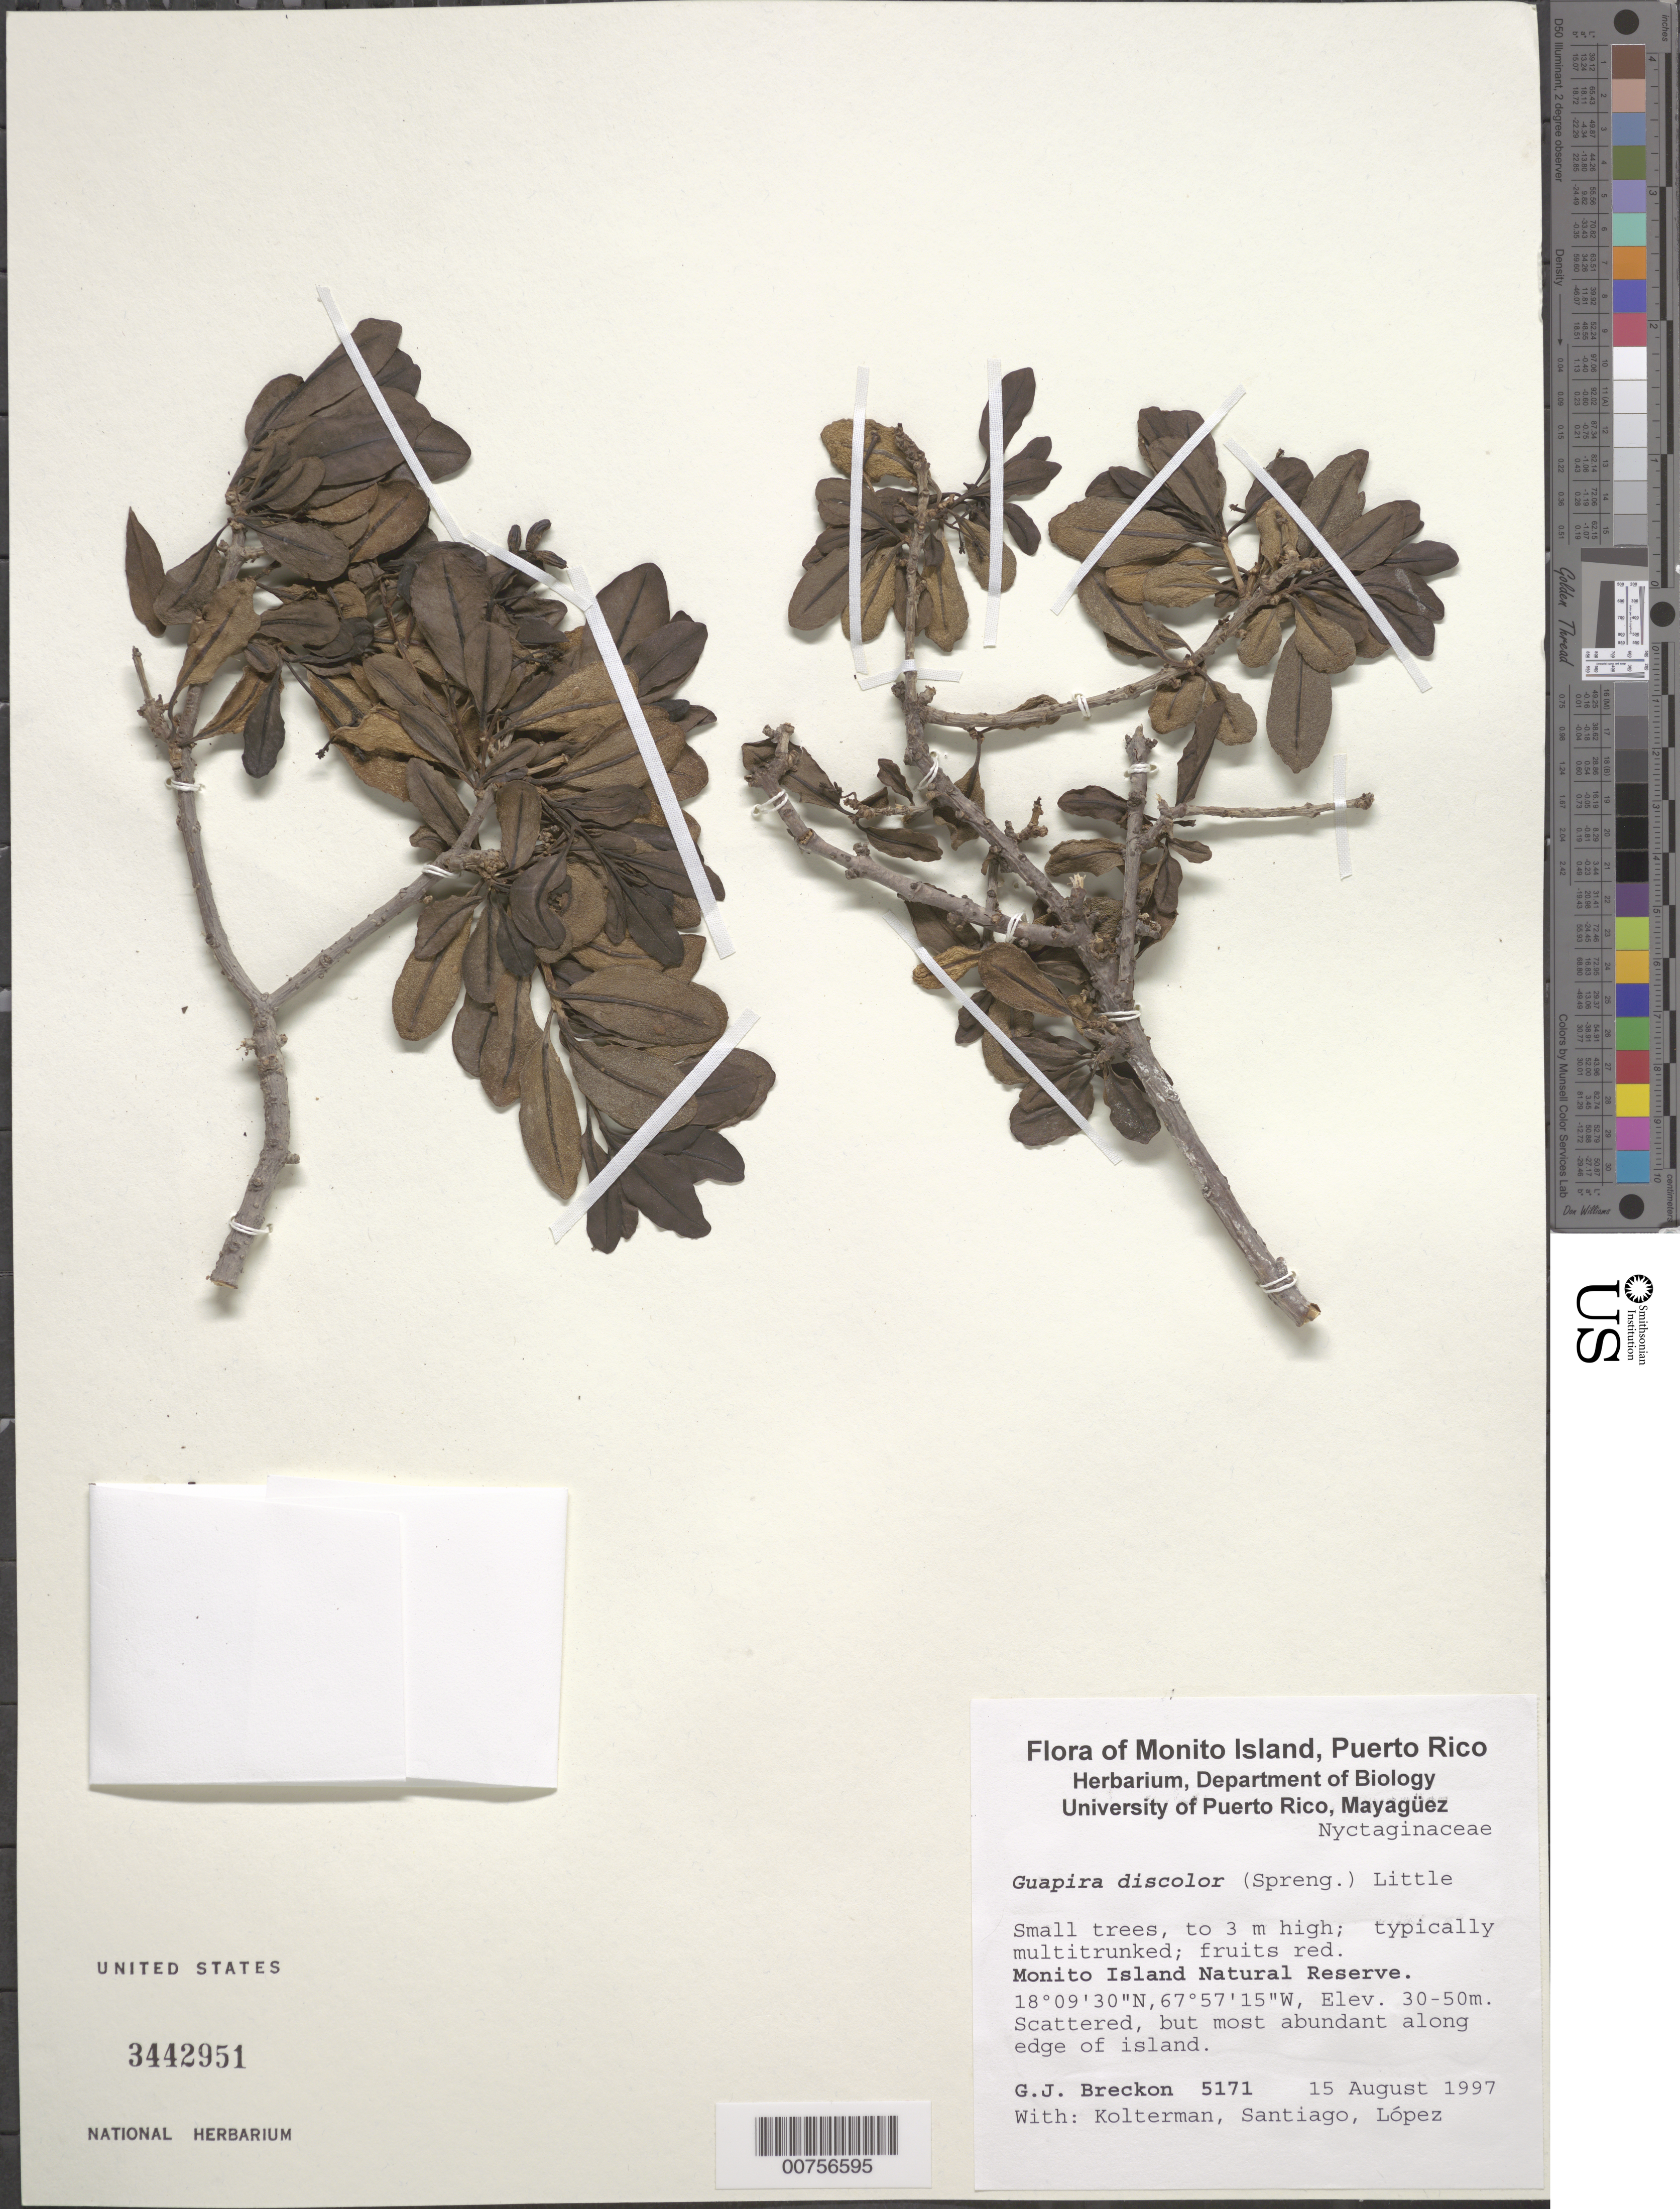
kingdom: Plantae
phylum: Tracheophyta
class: Magnoliopsida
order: Caryophyllales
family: Nyctaginaceae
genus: Guapira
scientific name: Guapira discolor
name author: (Spreng.) Little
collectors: G. J. Breckon, -. Kolterman, -. Santiago & -. Lopez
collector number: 5171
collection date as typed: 15 Aug 1997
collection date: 1997-08-15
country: Puerto Rico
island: Monito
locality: Monito Island Natural Reserve.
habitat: Scattered, but most abundant along edge of island.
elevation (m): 30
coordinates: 18.15833333, -67.95416667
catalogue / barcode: US 3442951